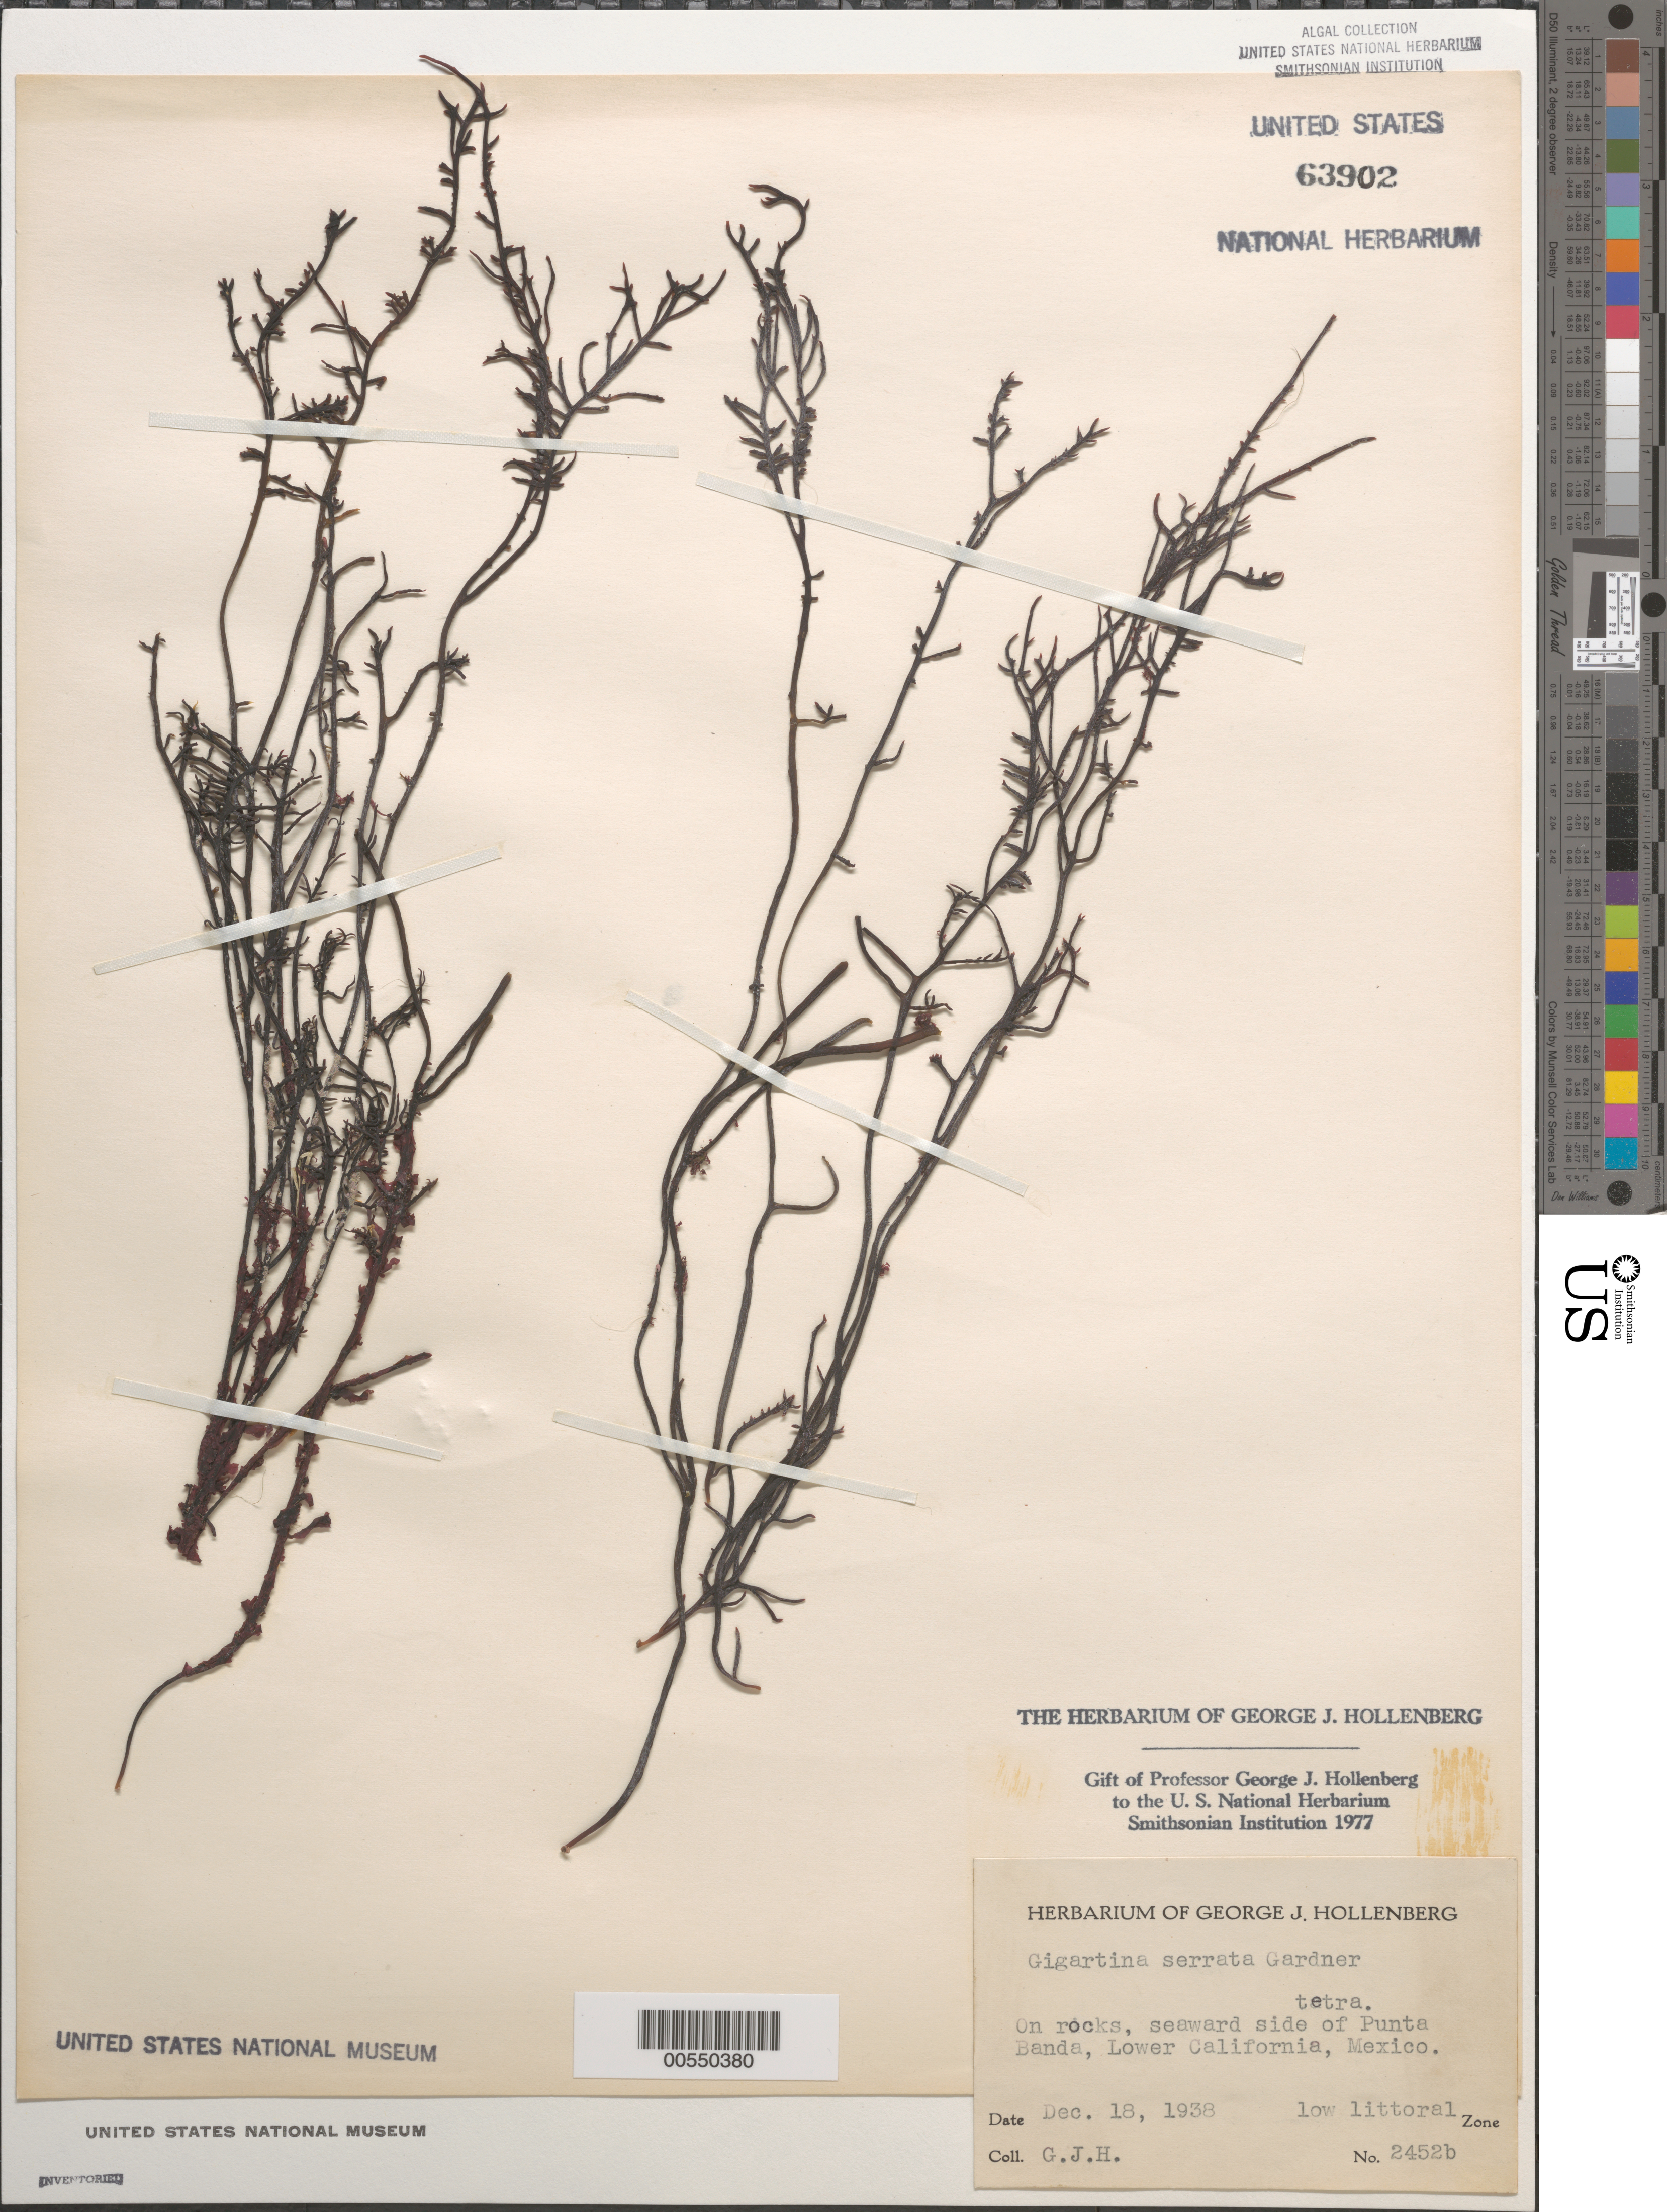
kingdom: Plantae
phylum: Rhodophyta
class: Florideophyceae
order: Gigartinales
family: Gigartinaceae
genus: Chondracanthus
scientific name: Chondracanthus serratus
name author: (N.L. Gardner) J.R. Hughey & Hommersand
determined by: Algae name updating Project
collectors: G. Hollenberg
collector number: GJH 2452b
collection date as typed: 18 Dec 1938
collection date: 1938-12-18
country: Mexico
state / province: Baja California Norte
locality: Seaward side of Punta Banda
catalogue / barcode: US 63902